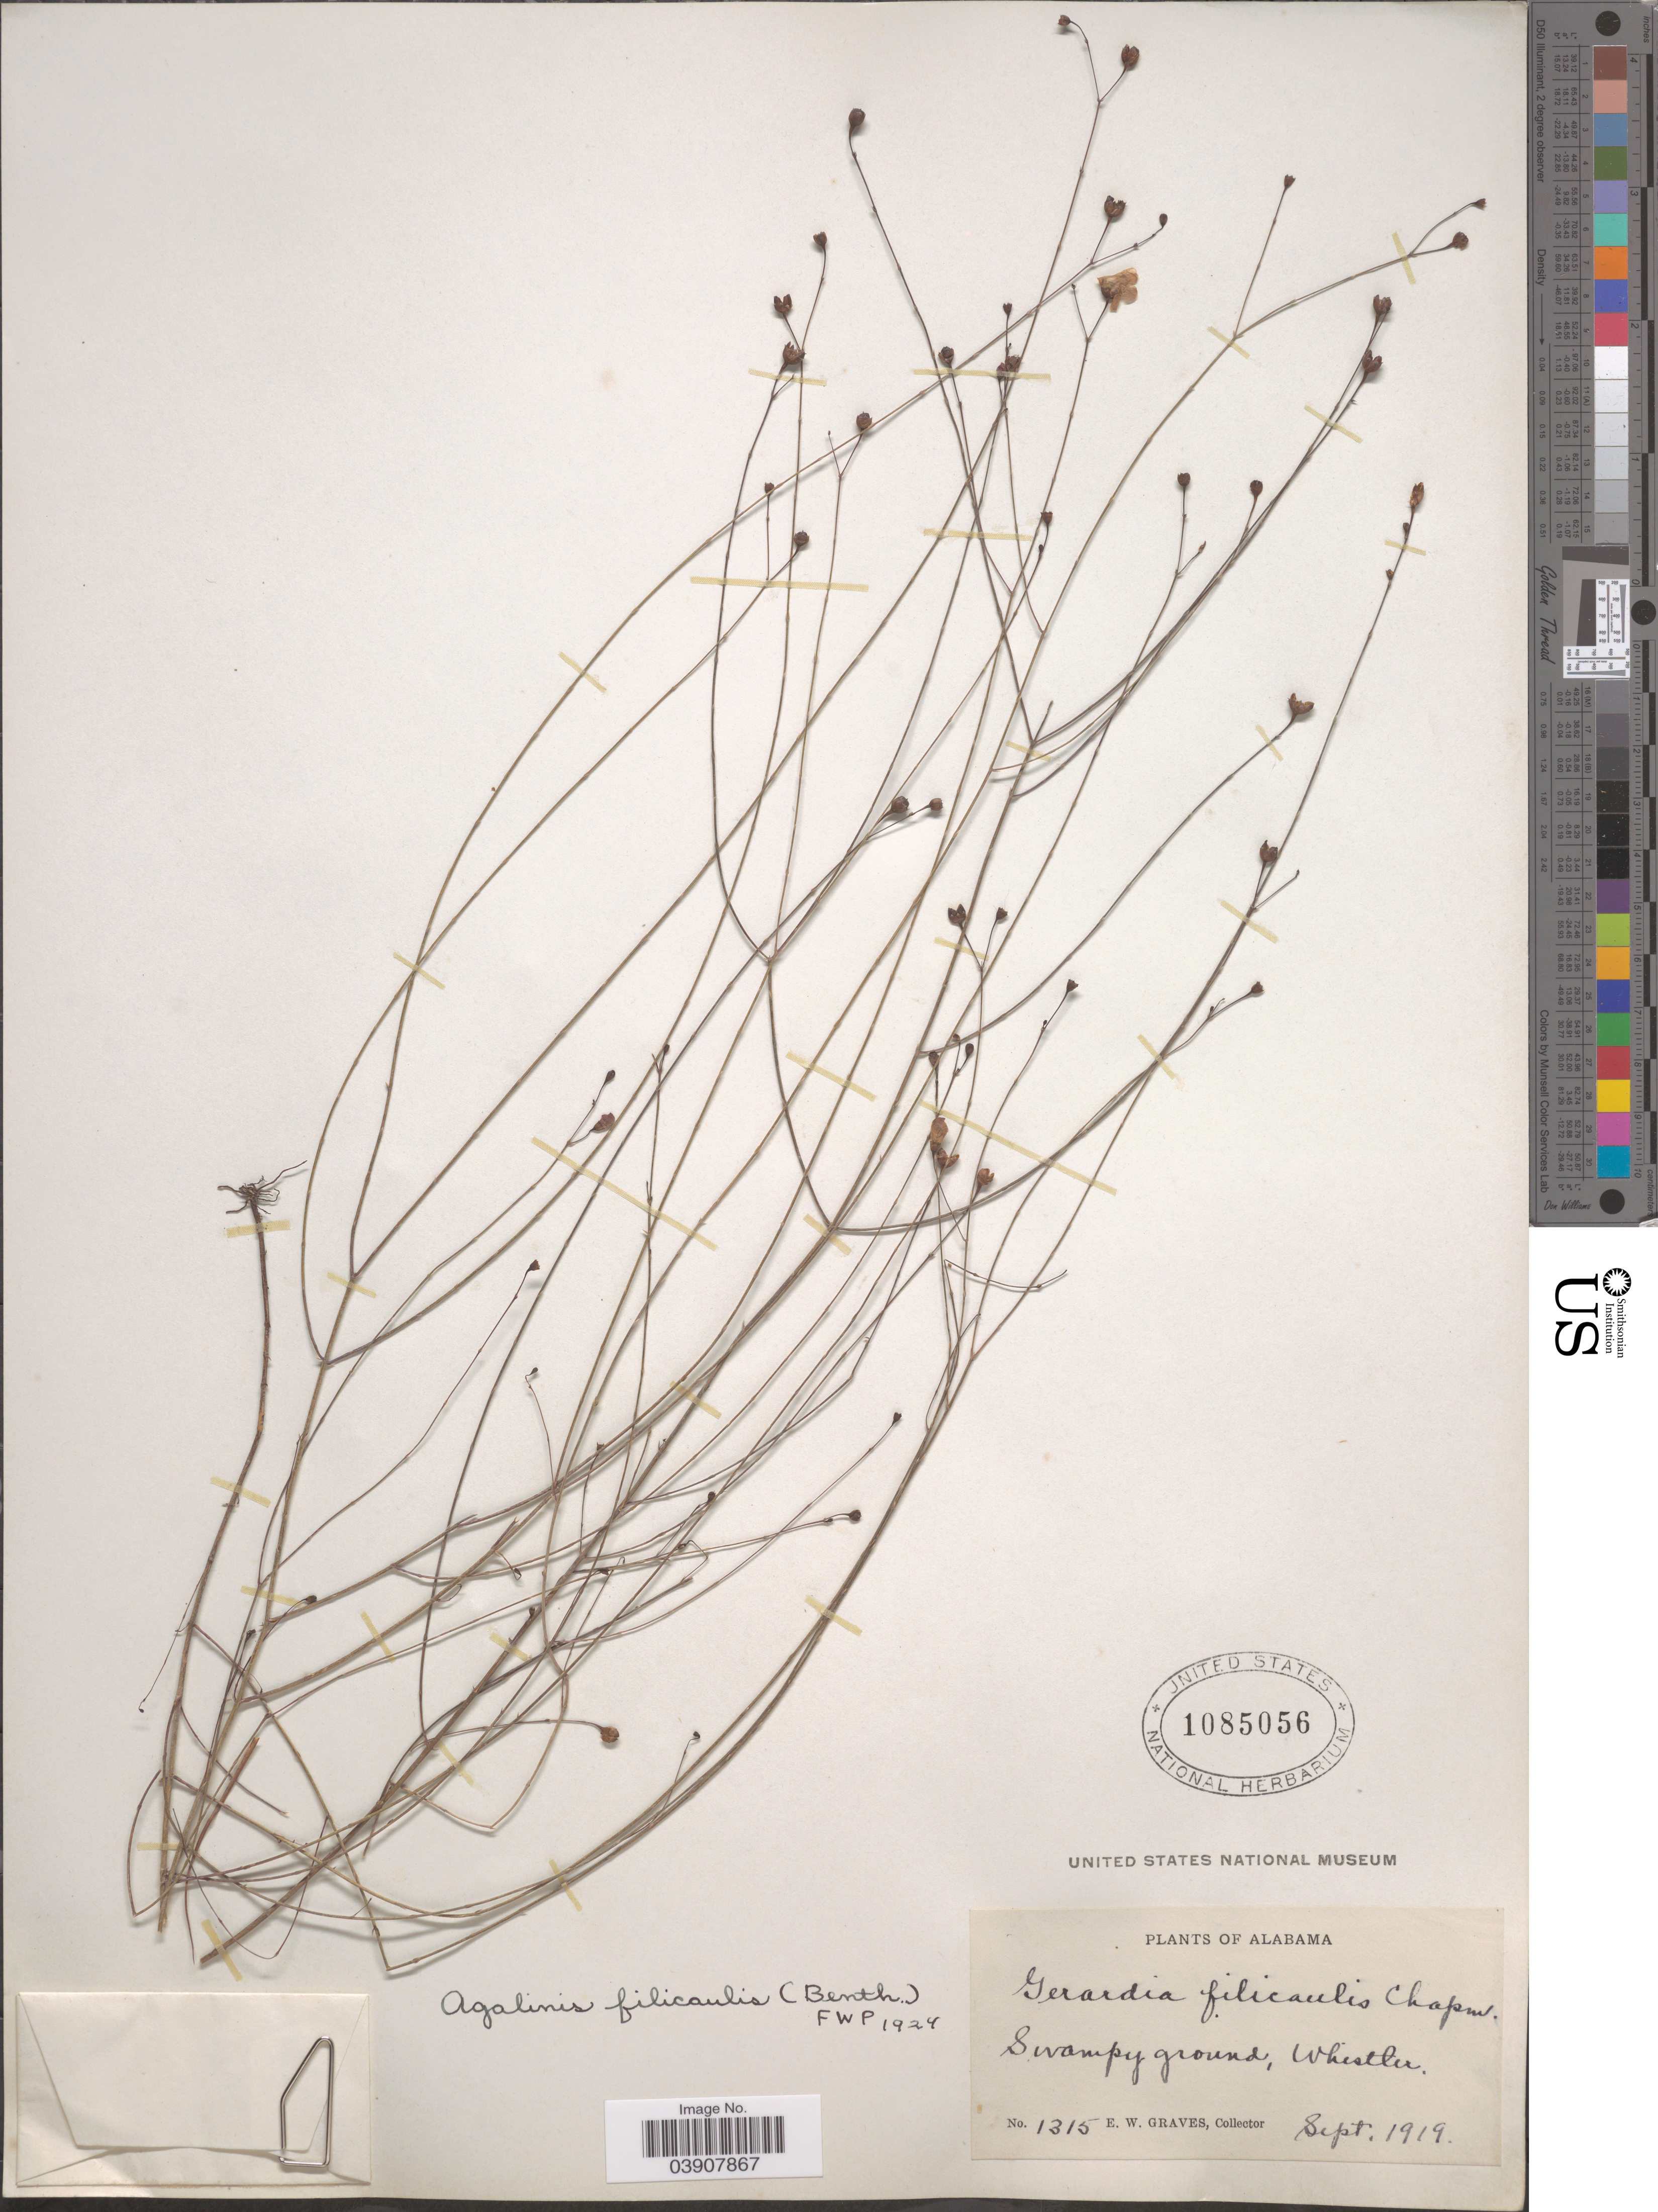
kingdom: Plantae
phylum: Tracheophyta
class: Magnoliopsida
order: Lamiales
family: Orobanchaceae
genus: Agalinis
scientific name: Agalinis filicaulis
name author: (Benth.) Pennell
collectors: E. Graves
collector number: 1315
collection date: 1919-09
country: United States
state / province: Alabama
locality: Whistler.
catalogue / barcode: US 1085056